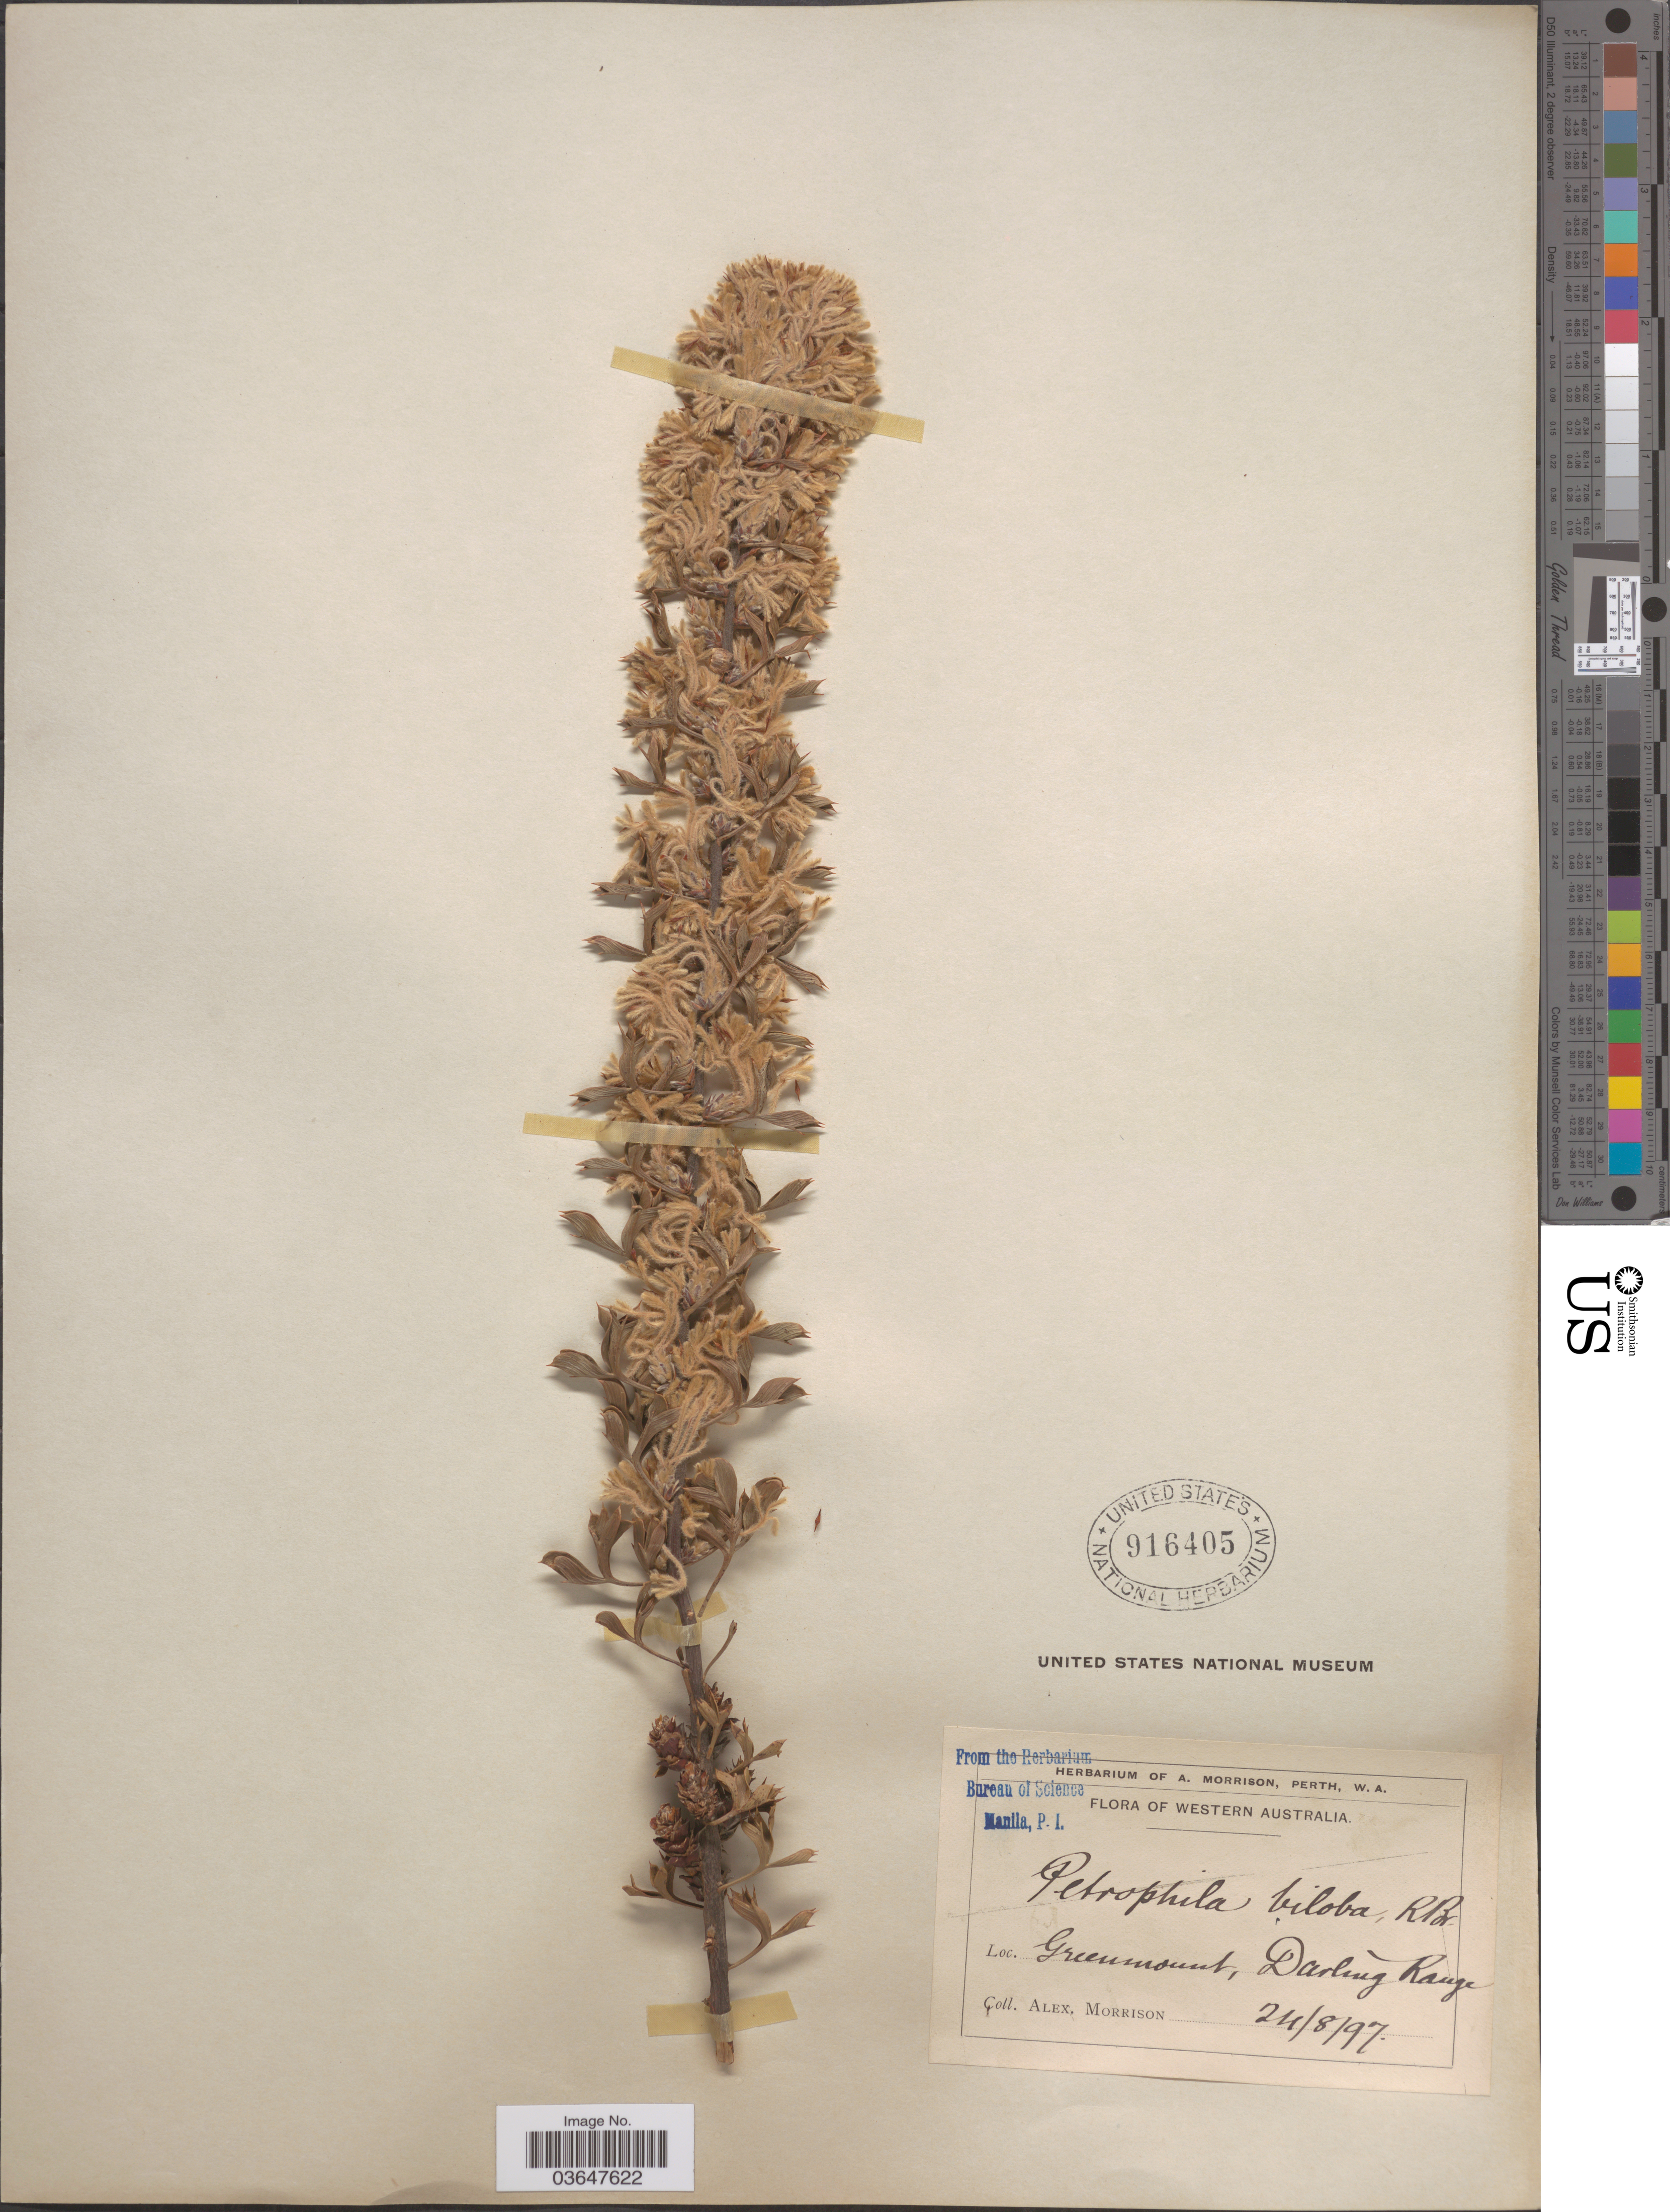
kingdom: Plantae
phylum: Tracheophyta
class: Magnoliopsida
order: Proteales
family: Proteaceae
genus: Petrophile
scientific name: Petrophile biloba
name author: Rydb.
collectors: A. Morrison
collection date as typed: Transcribed d/m/y: 24/8/97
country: Australia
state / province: Western Australia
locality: Greenmount, Darling Range.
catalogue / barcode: US 916405